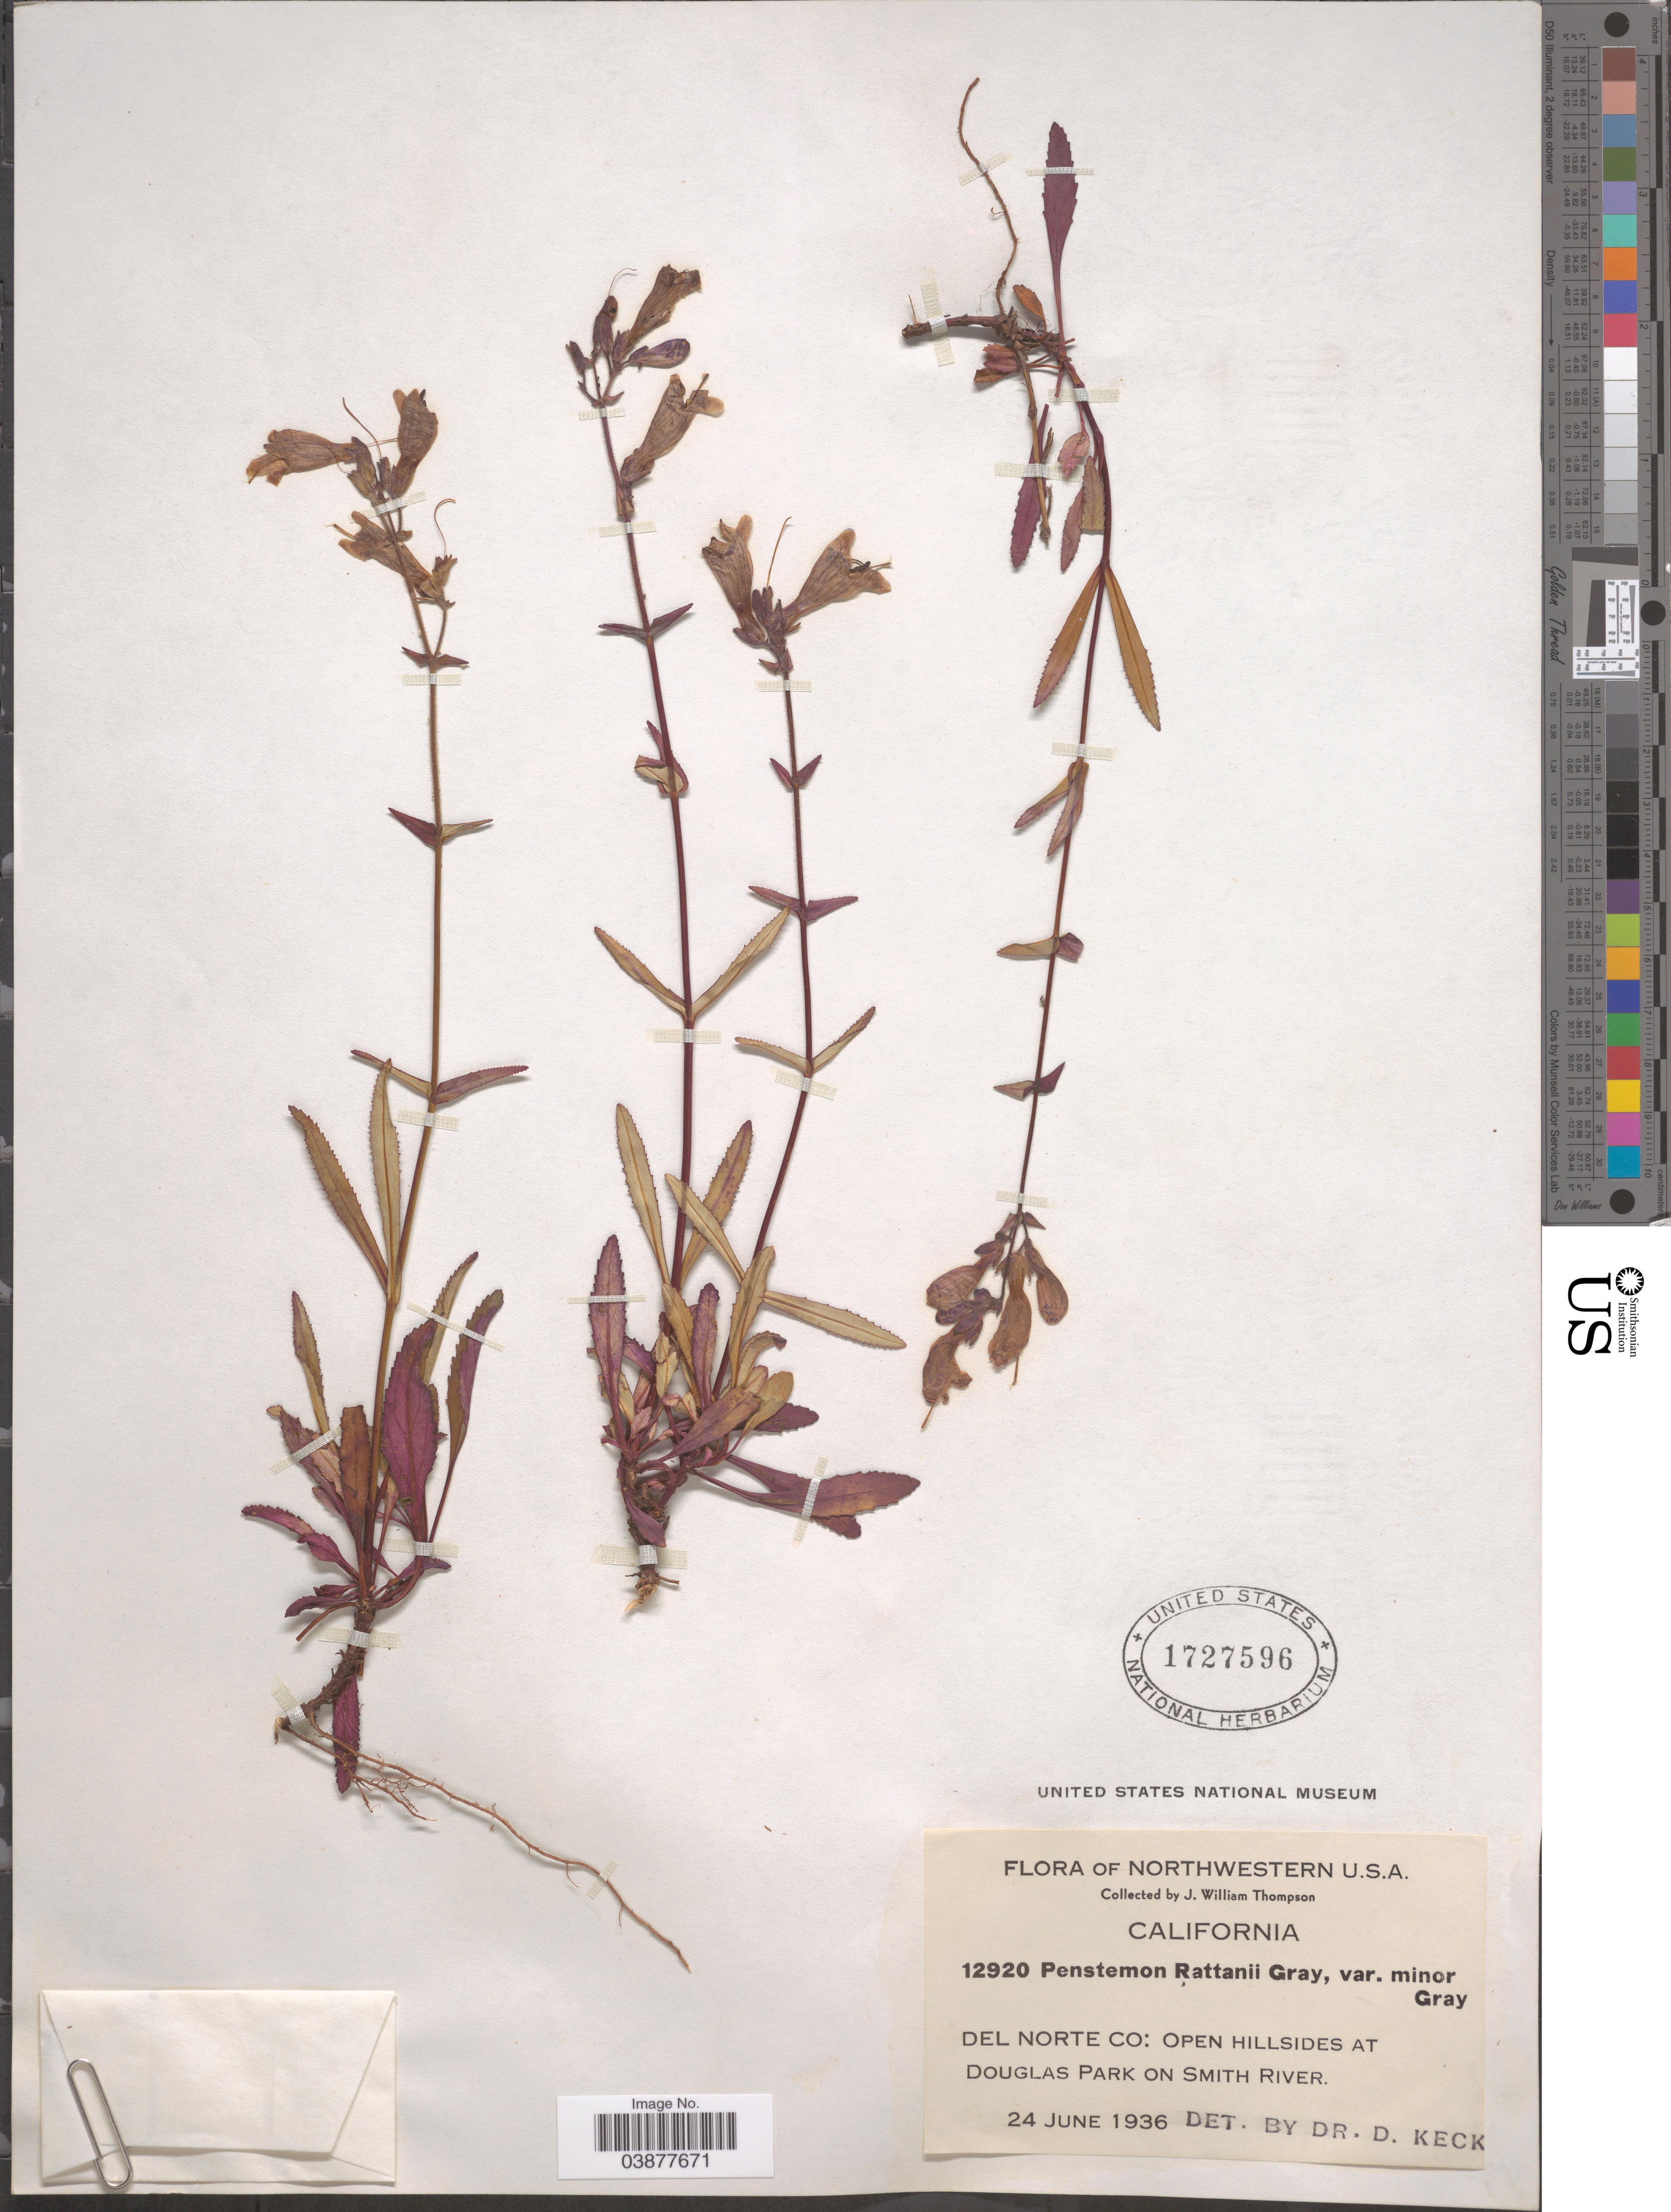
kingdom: Plantae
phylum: Tracheophyta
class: Magnoliopsida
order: Lamiales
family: Plantaginaceae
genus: Penstemon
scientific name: Penstemon rattani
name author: A. Gray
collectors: J. W. Thompson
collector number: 12920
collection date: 1936-06-24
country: United States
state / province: California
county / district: Del Norte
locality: Northwestern U.S.A. Del Norte Co: Open hillsides at Douglas Park on Smith River.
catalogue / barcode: US 1727596